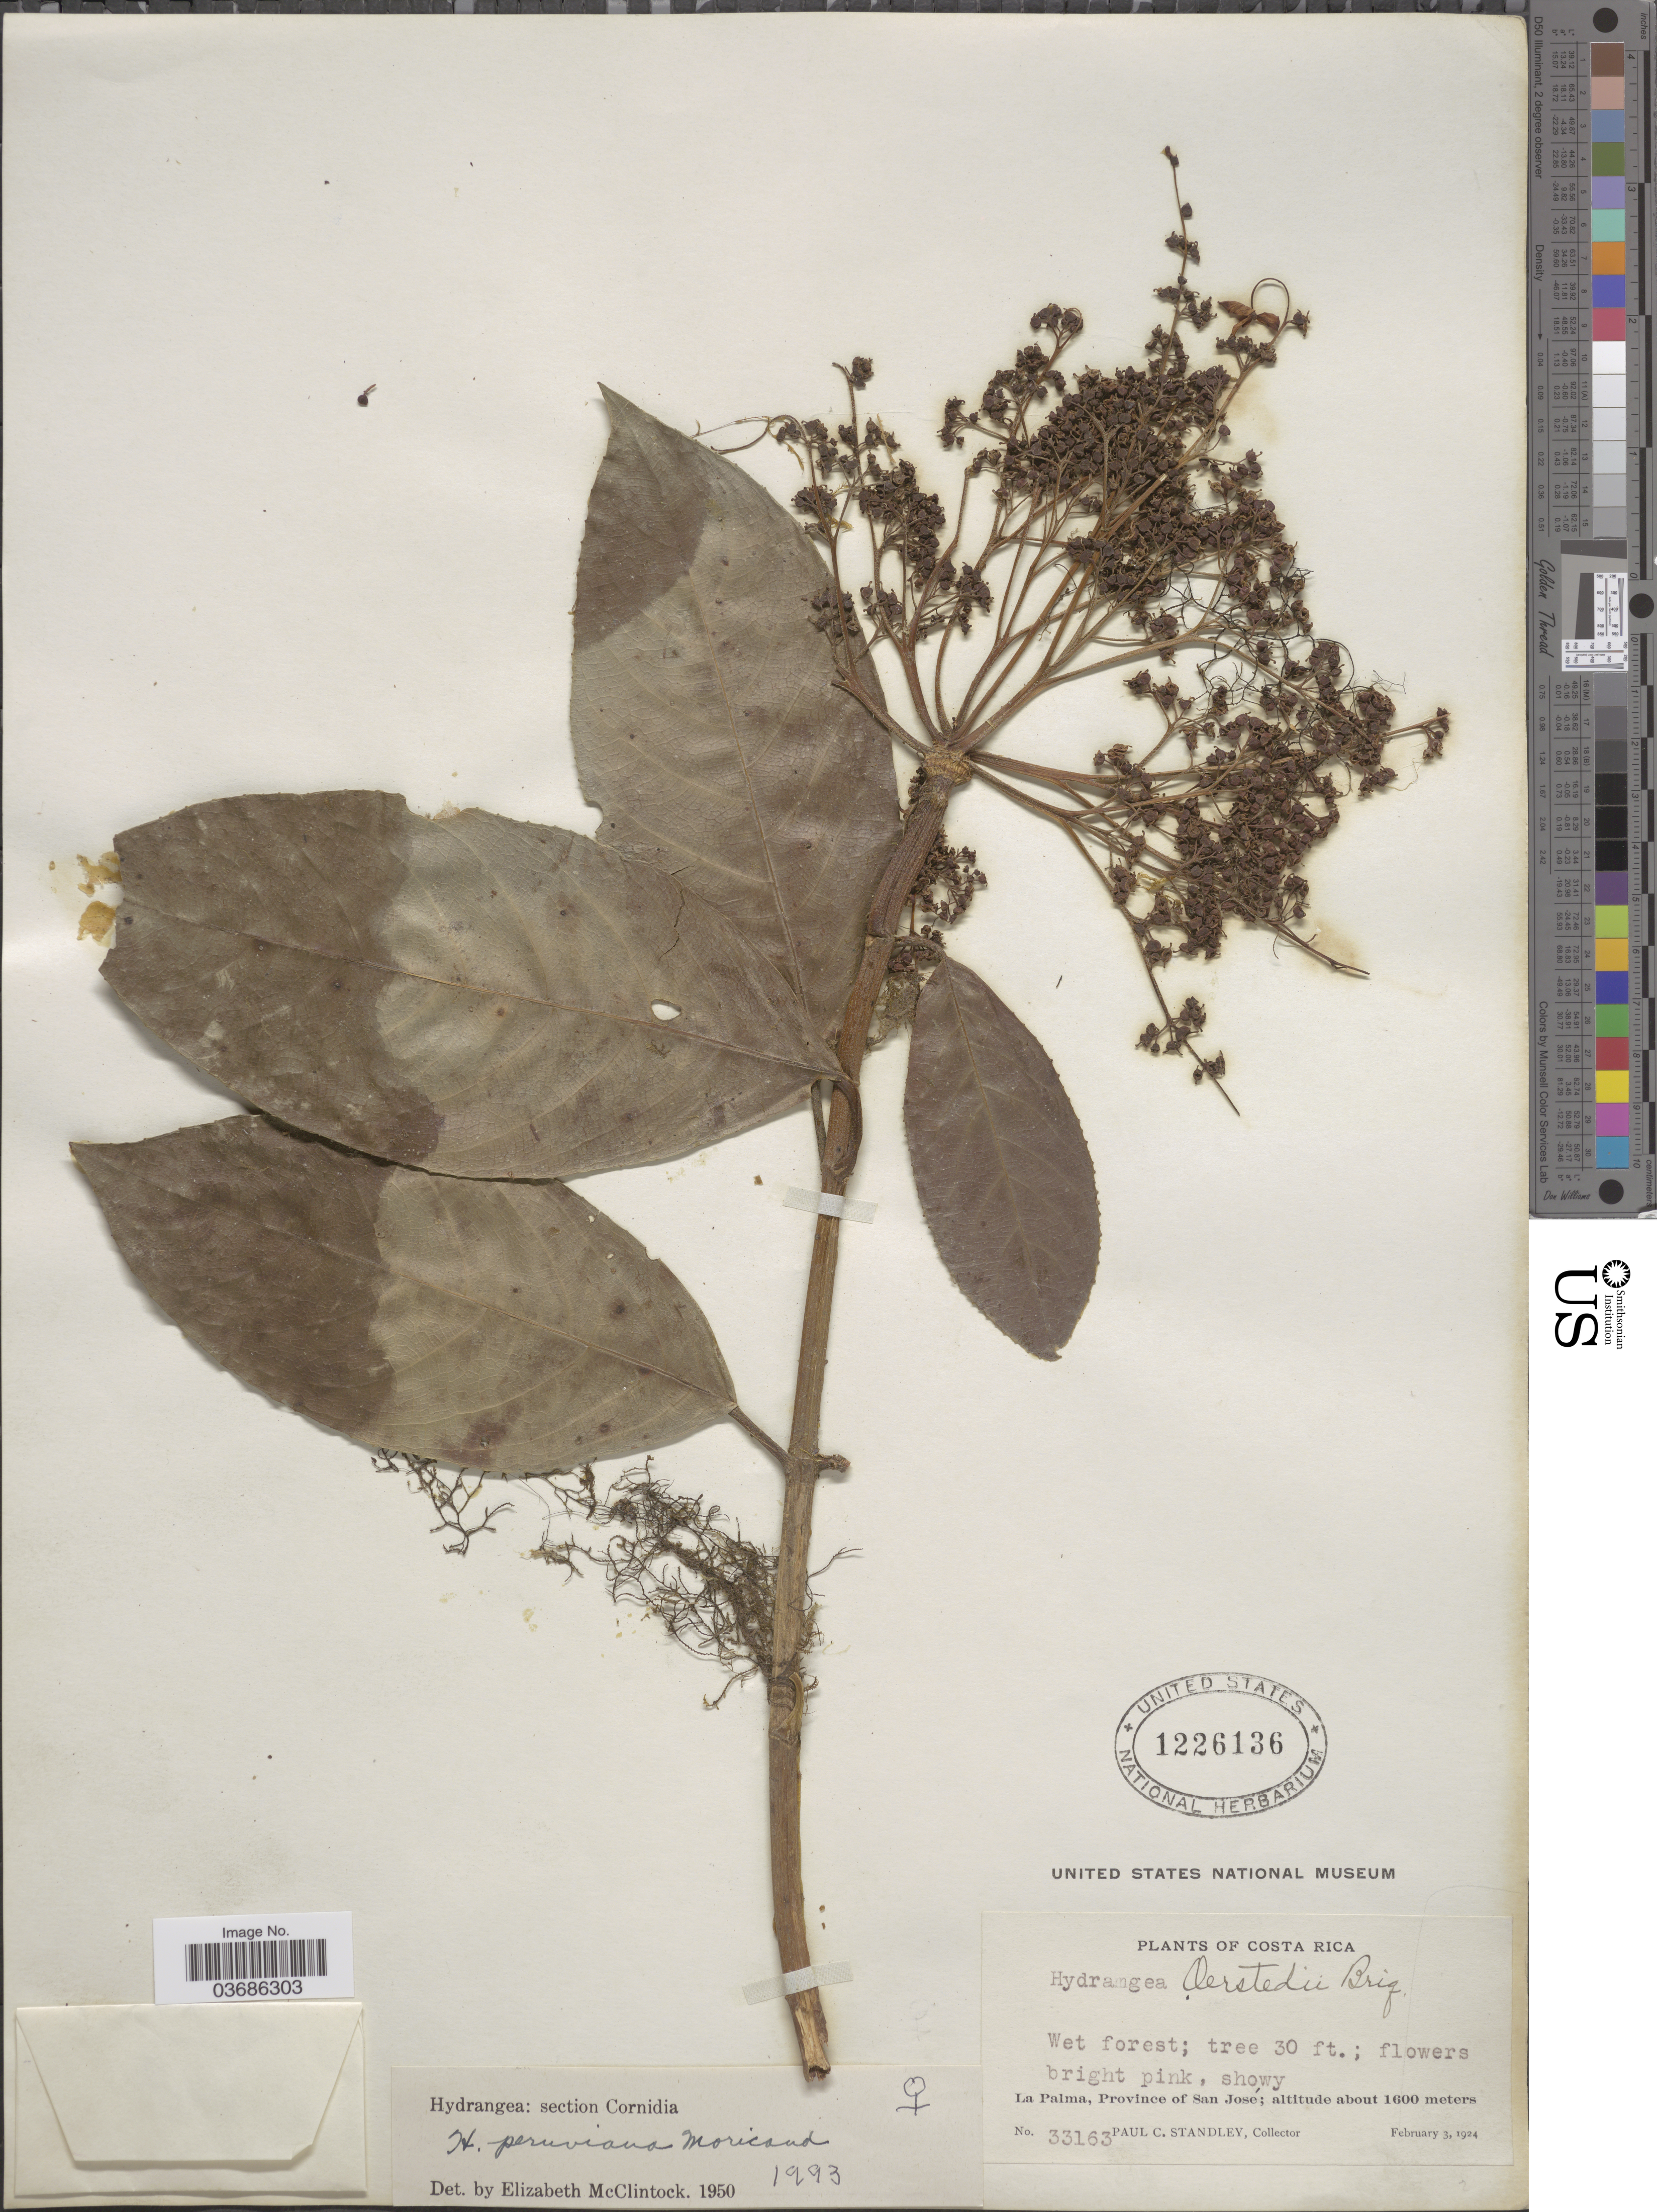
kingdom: Plantae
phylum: Tracheophyta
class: Magnoliopsida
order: Cornales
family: Hydrangeaceae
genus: Hydrangea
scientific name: Hydrangea peruviana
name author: Moric.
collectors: P. C. Standley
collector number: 33163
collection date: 1924-02-03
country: Costa Rica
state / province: San José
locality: La Palma.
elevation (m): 1600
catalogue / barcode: US 1226136